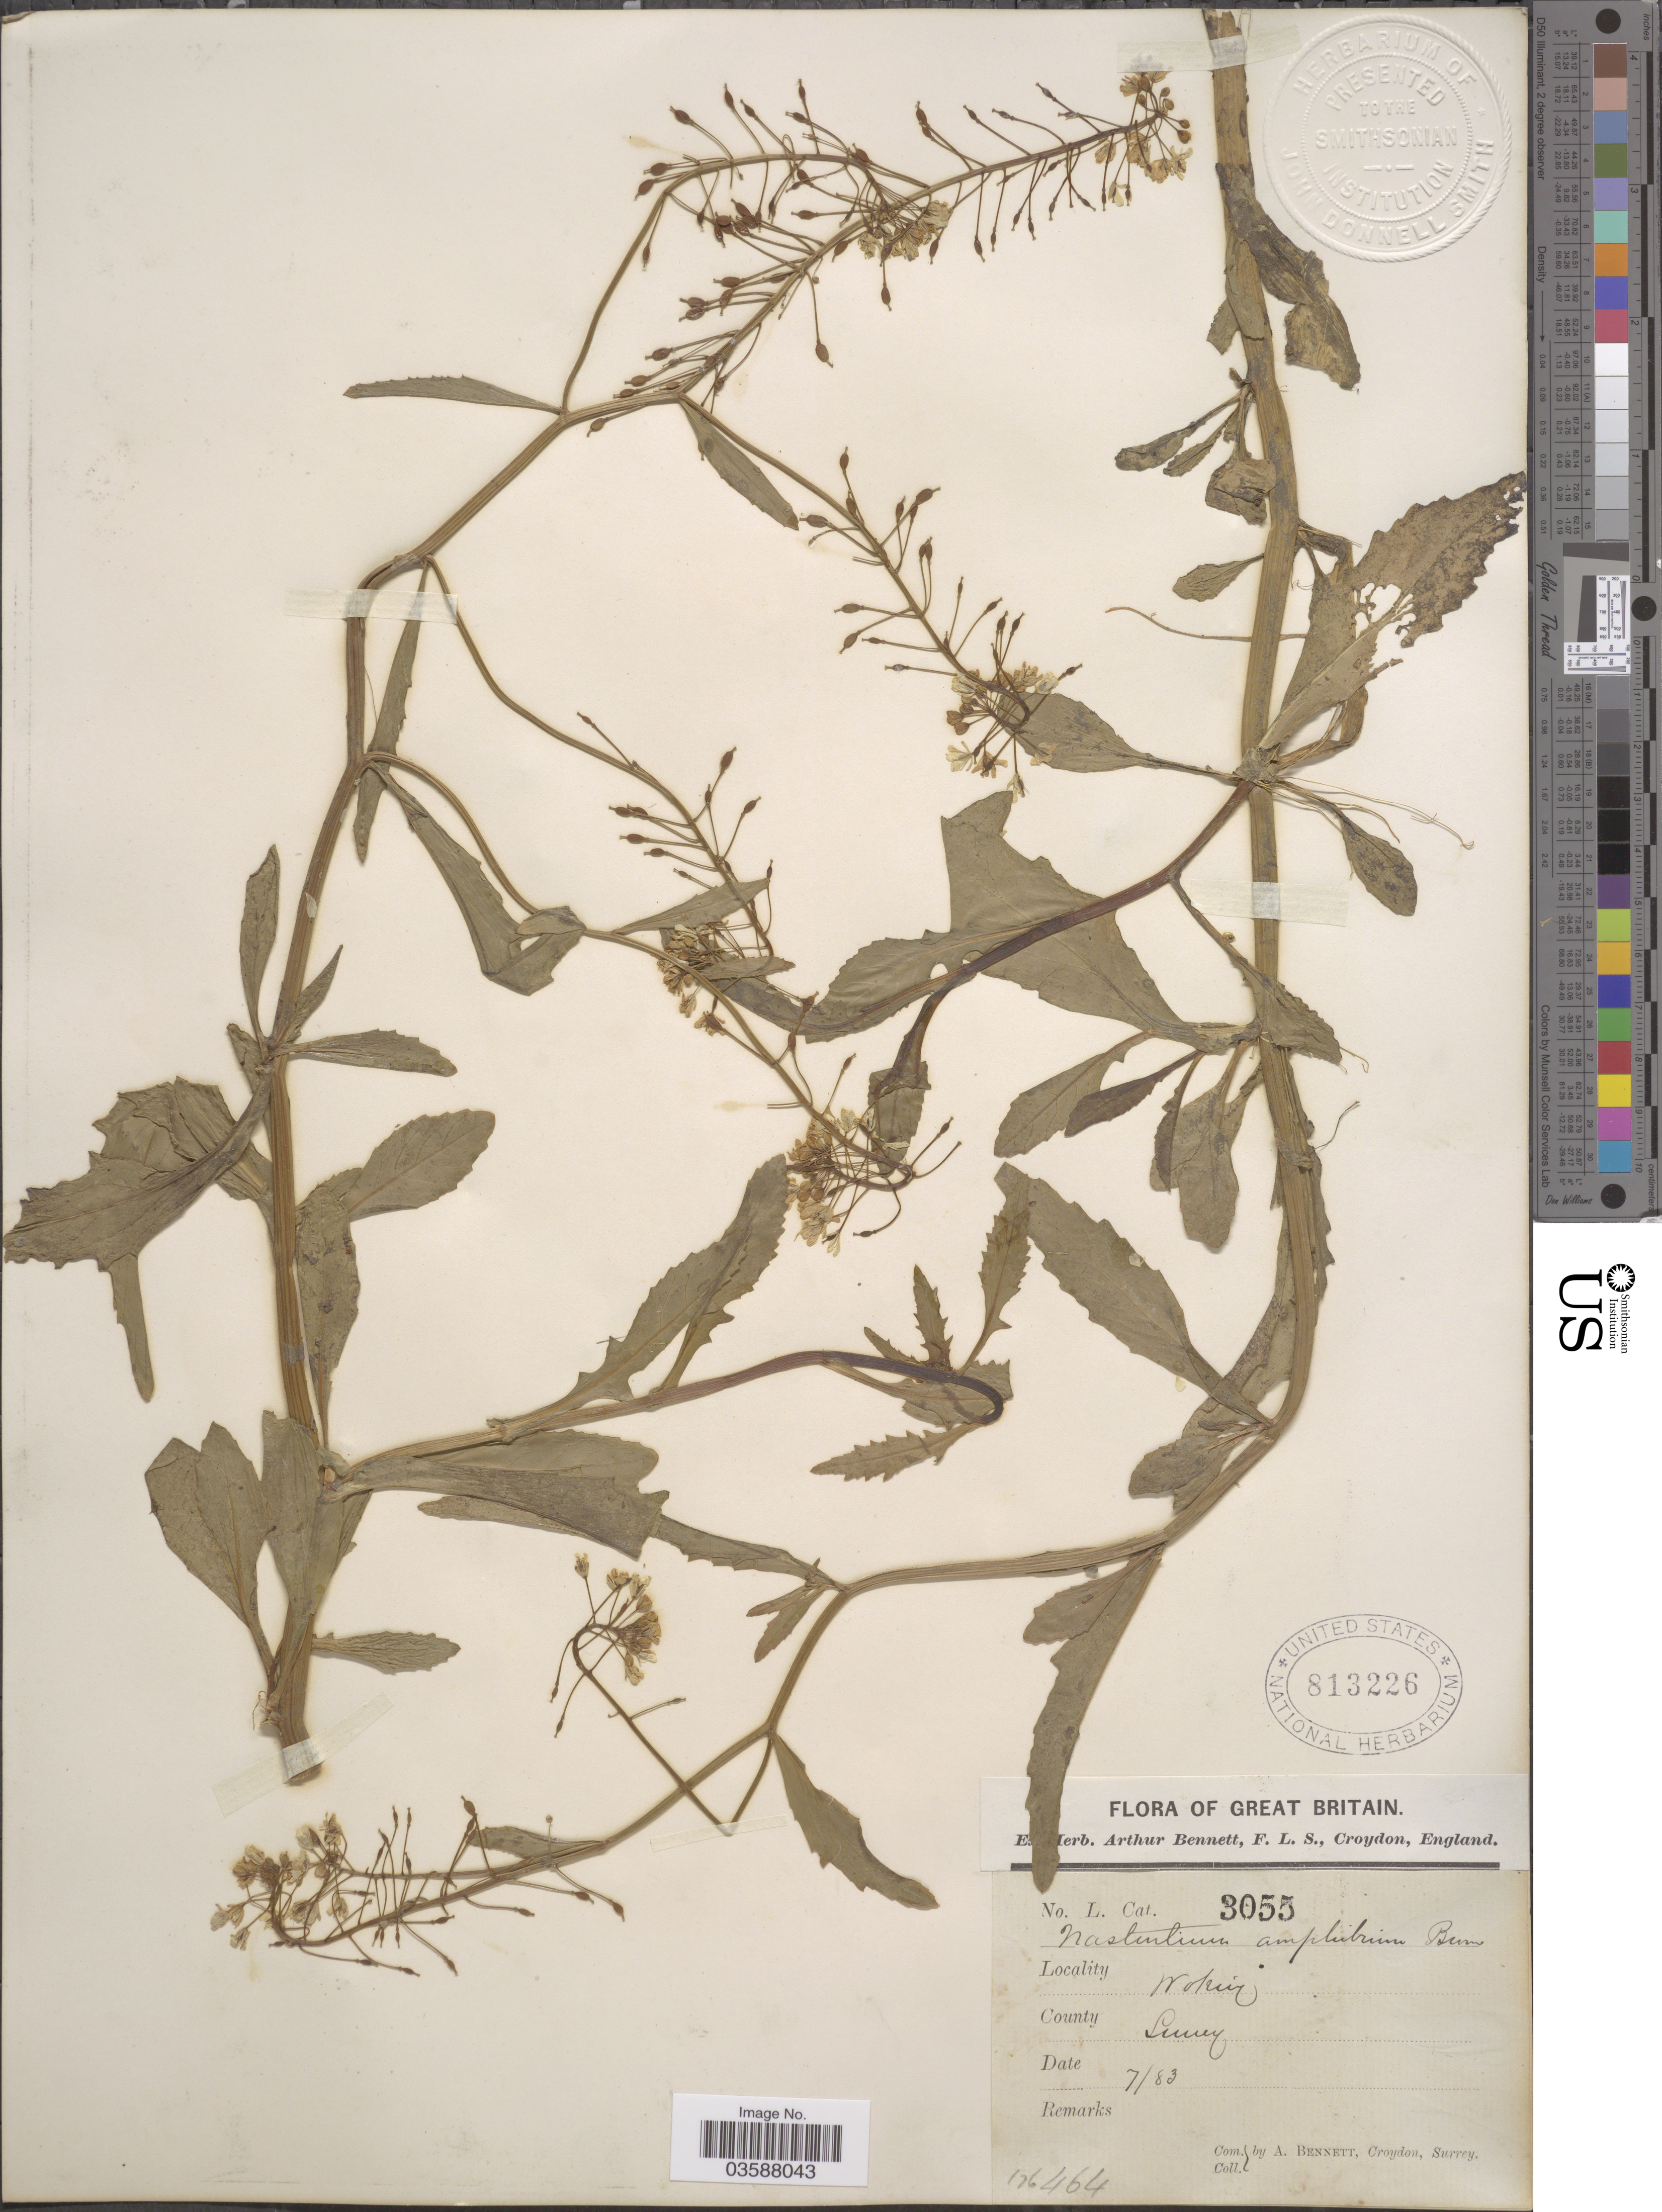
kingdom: Plantae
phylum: Tracheophyta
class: Magnoliopsida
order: Brassicales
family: Brassicaceae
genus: Rorippa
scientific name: Rorippa amphibia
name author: (L.) Besser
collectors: A. Bennett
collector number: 3055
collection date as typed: Transcribed d/m/y: /7/83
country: United Kingdom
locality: Great Britain. Woking. County Surrey.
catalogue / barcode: US 813226